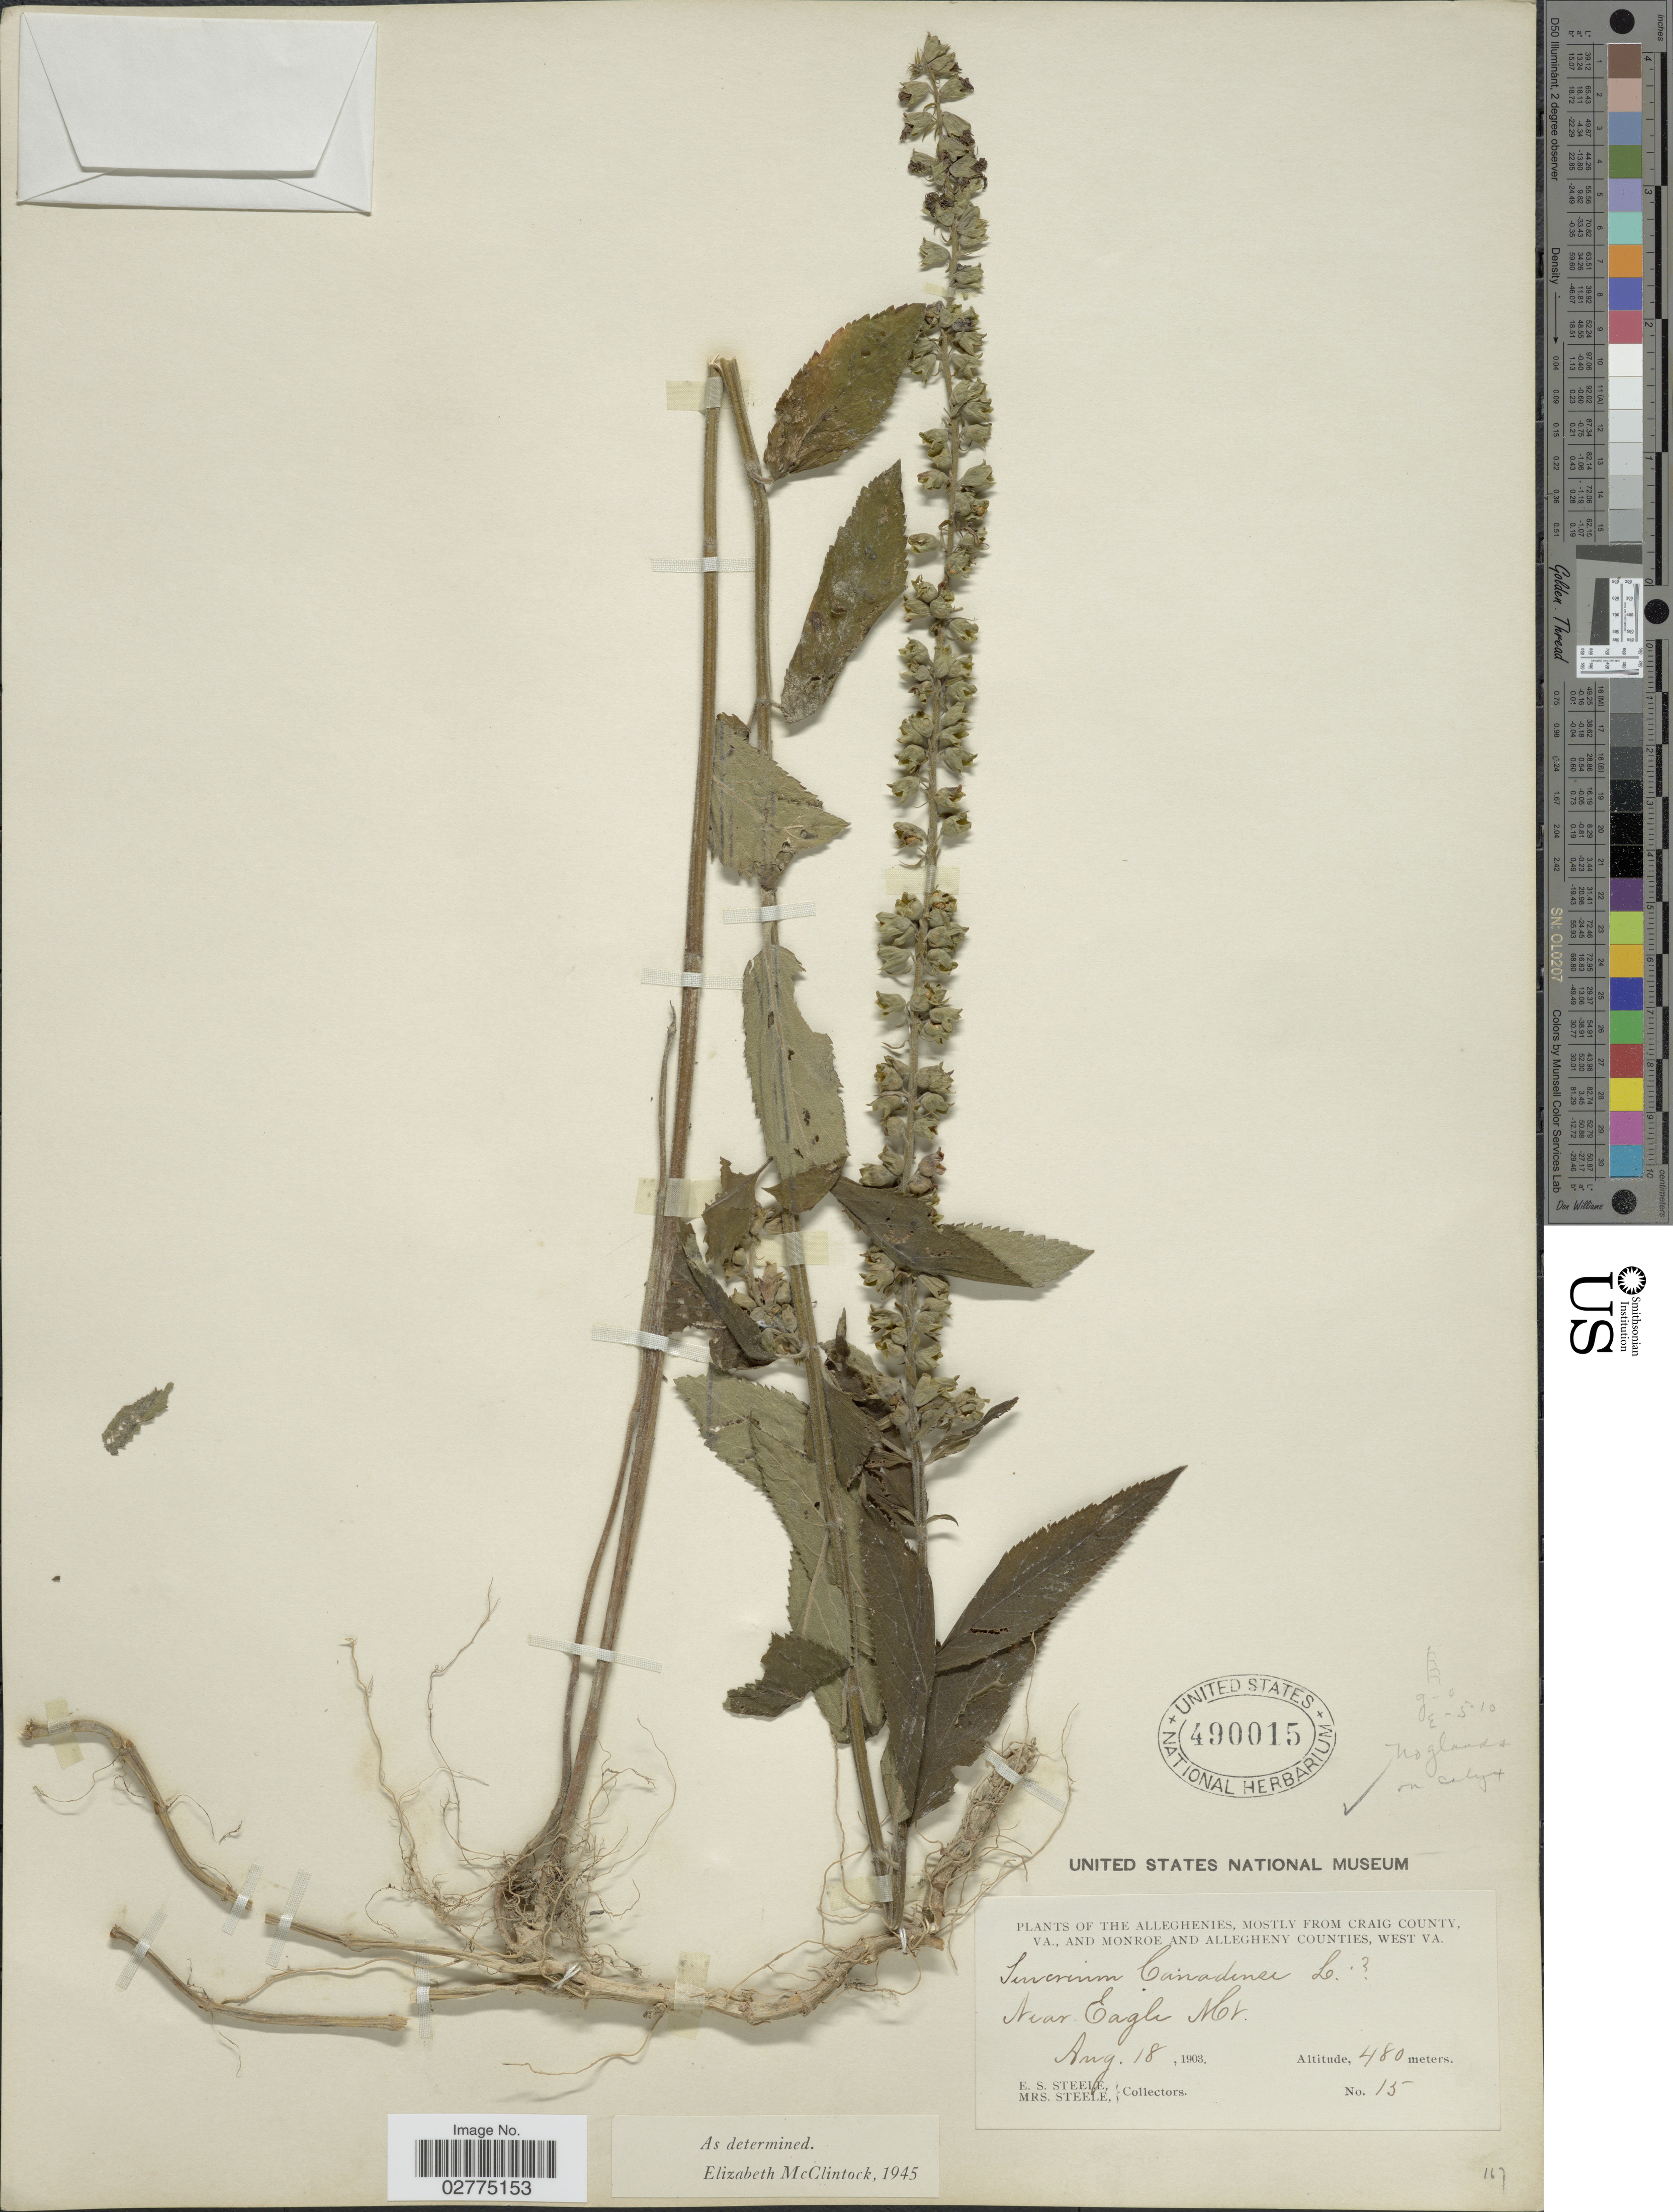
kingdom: Plantae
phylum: Tracheophyta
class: Magnoliopsida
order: Lamiales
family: Lamiaceae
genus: Teucrium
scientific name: Teucrium canadense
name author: L.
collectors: E. Steele & Mrs. E. S. Steele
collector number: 15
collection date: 1903-08-18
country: United States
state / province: Virginia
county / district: Craig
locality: The Alleghenies, mostly from Craig County, Va., and Monroe and Allegheny Counties, West Va., Near Eagle Mt.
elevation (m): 480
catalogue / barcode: US 490015